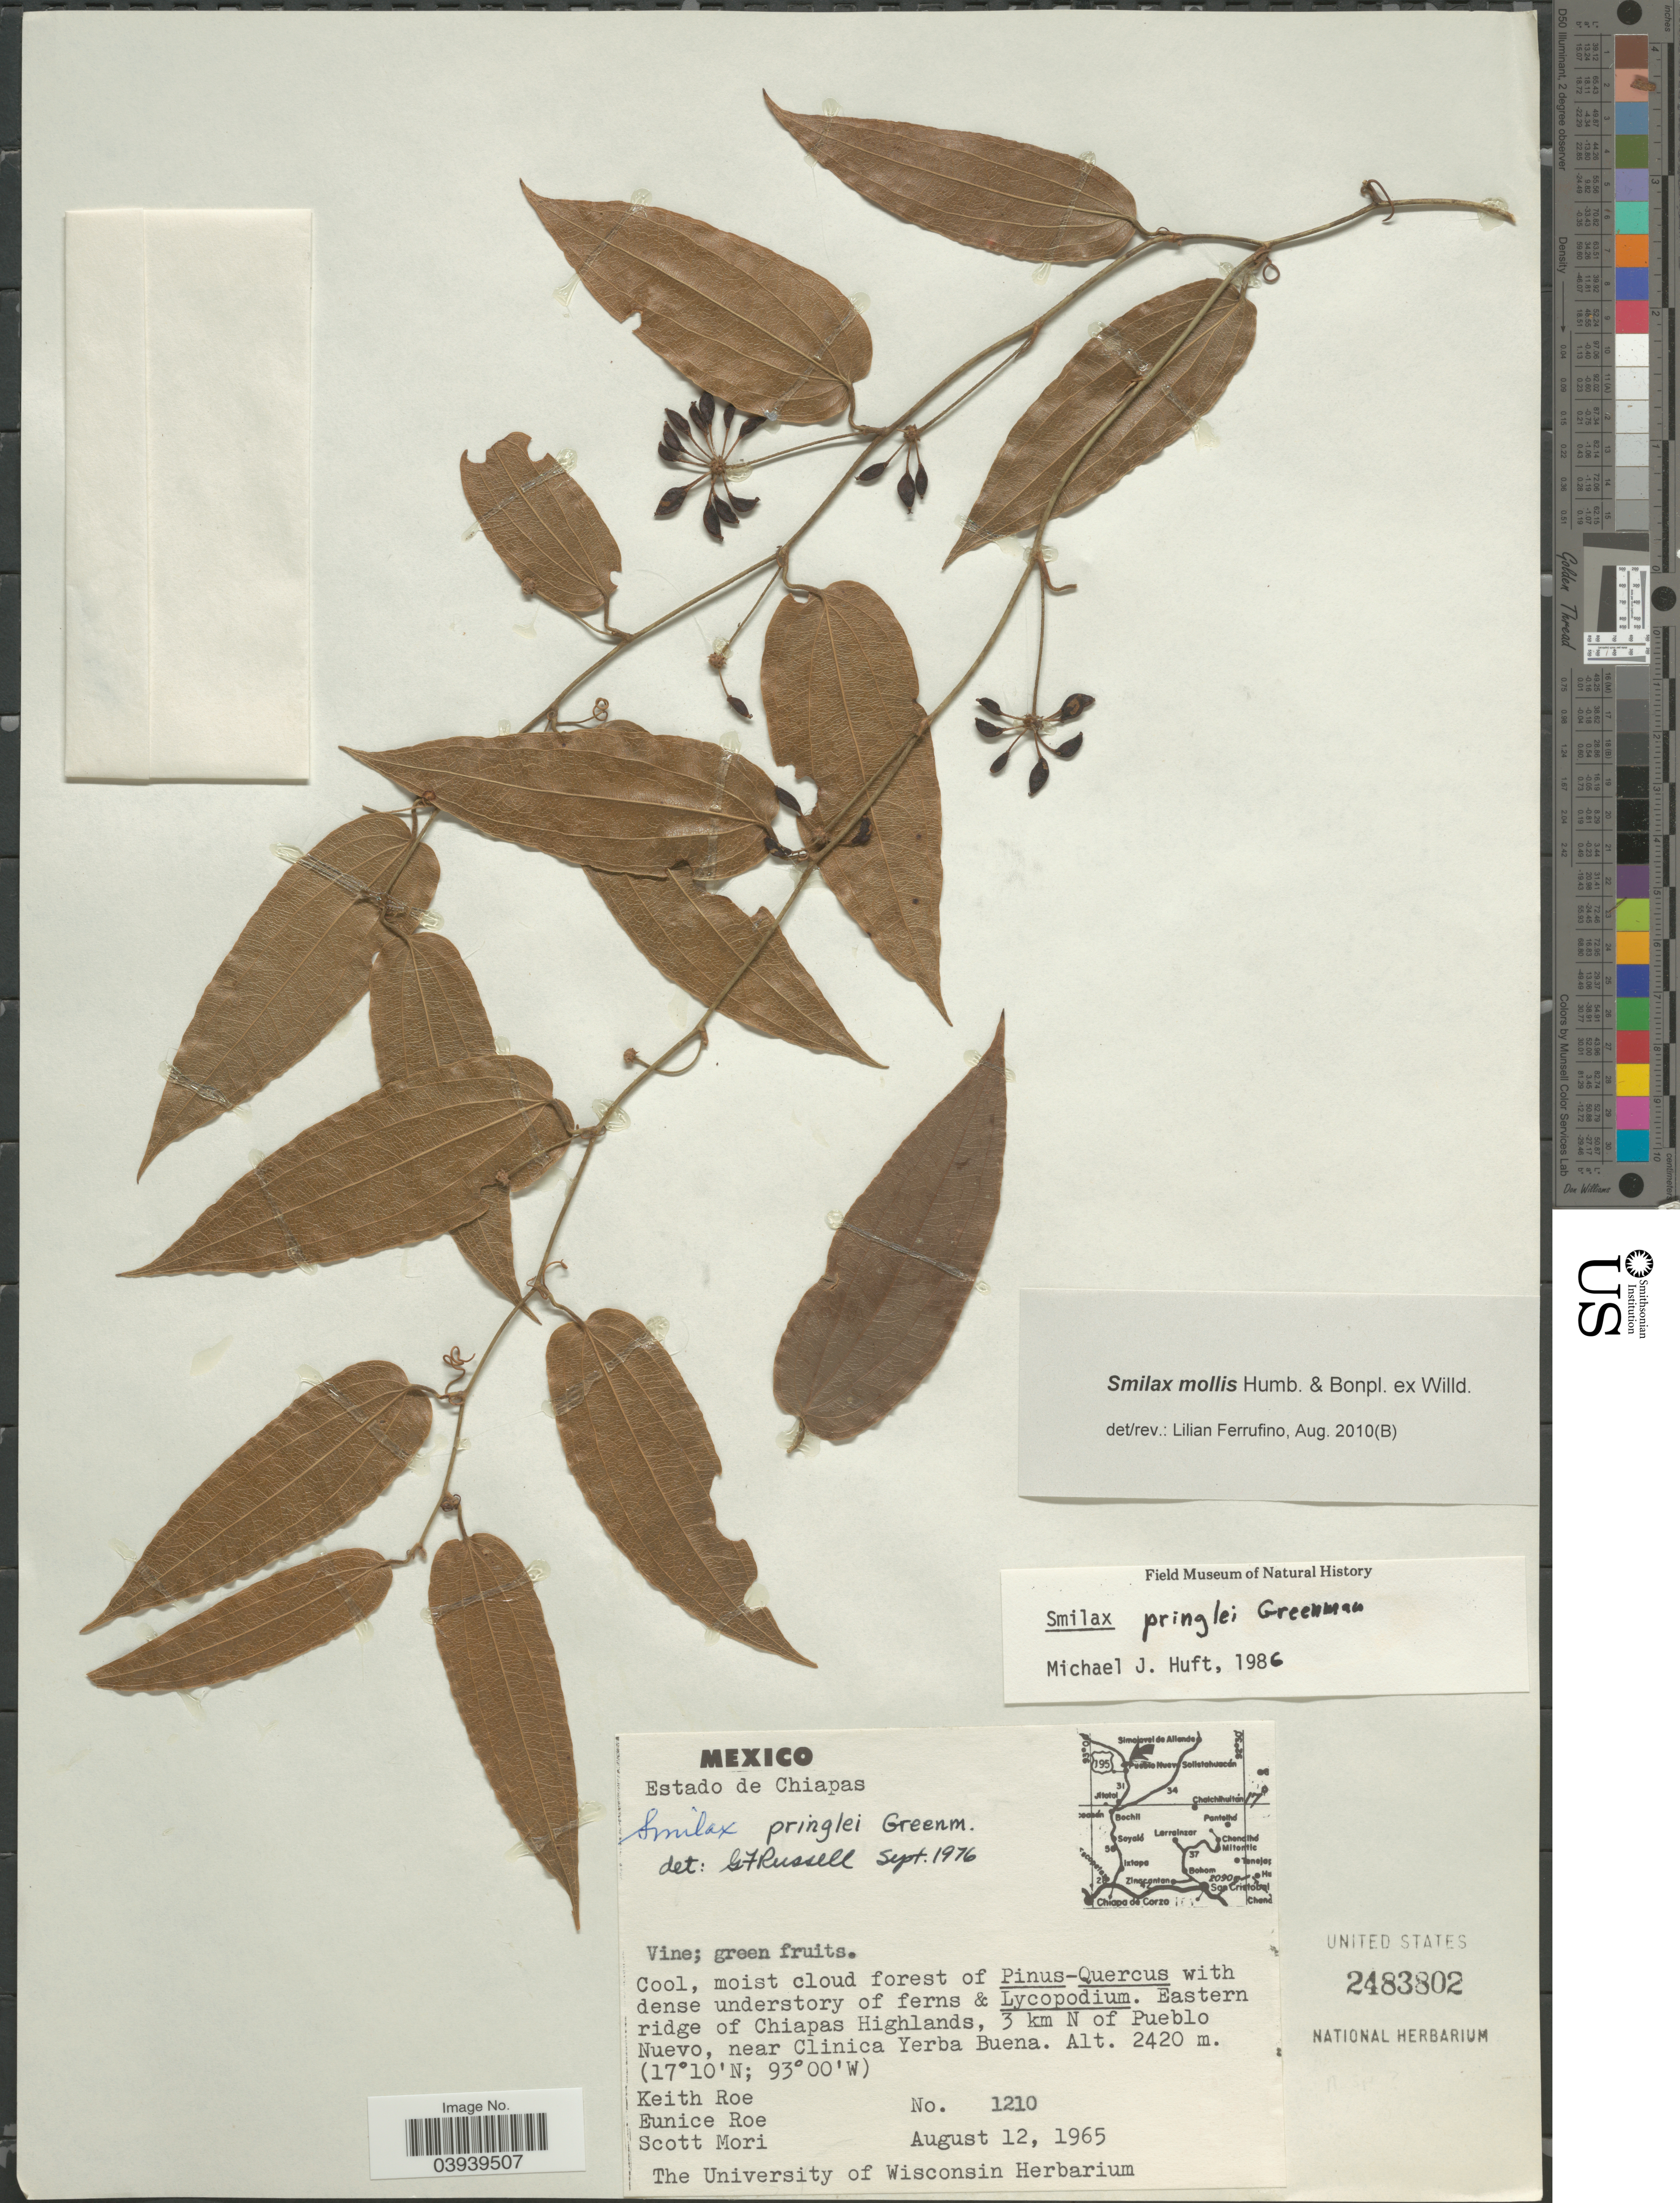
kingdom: Plantae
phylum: Tracheophyta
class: Liliopsida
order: Liliales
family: Smilacaceae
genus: Smilax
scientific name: Smilax mollis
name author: Humb. & Bonpl. ex Willd.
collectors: K. E. Roe, E. Roe & S. Mori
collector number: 1210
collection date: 1965-08-12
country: Mexico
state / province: Chiapas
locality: Eastern ridge of Chiapas Highlands, 3 km N of Pueblo Nuevo, near Clinica Yerba Buena.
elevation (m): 2420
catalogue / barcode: US 2483802